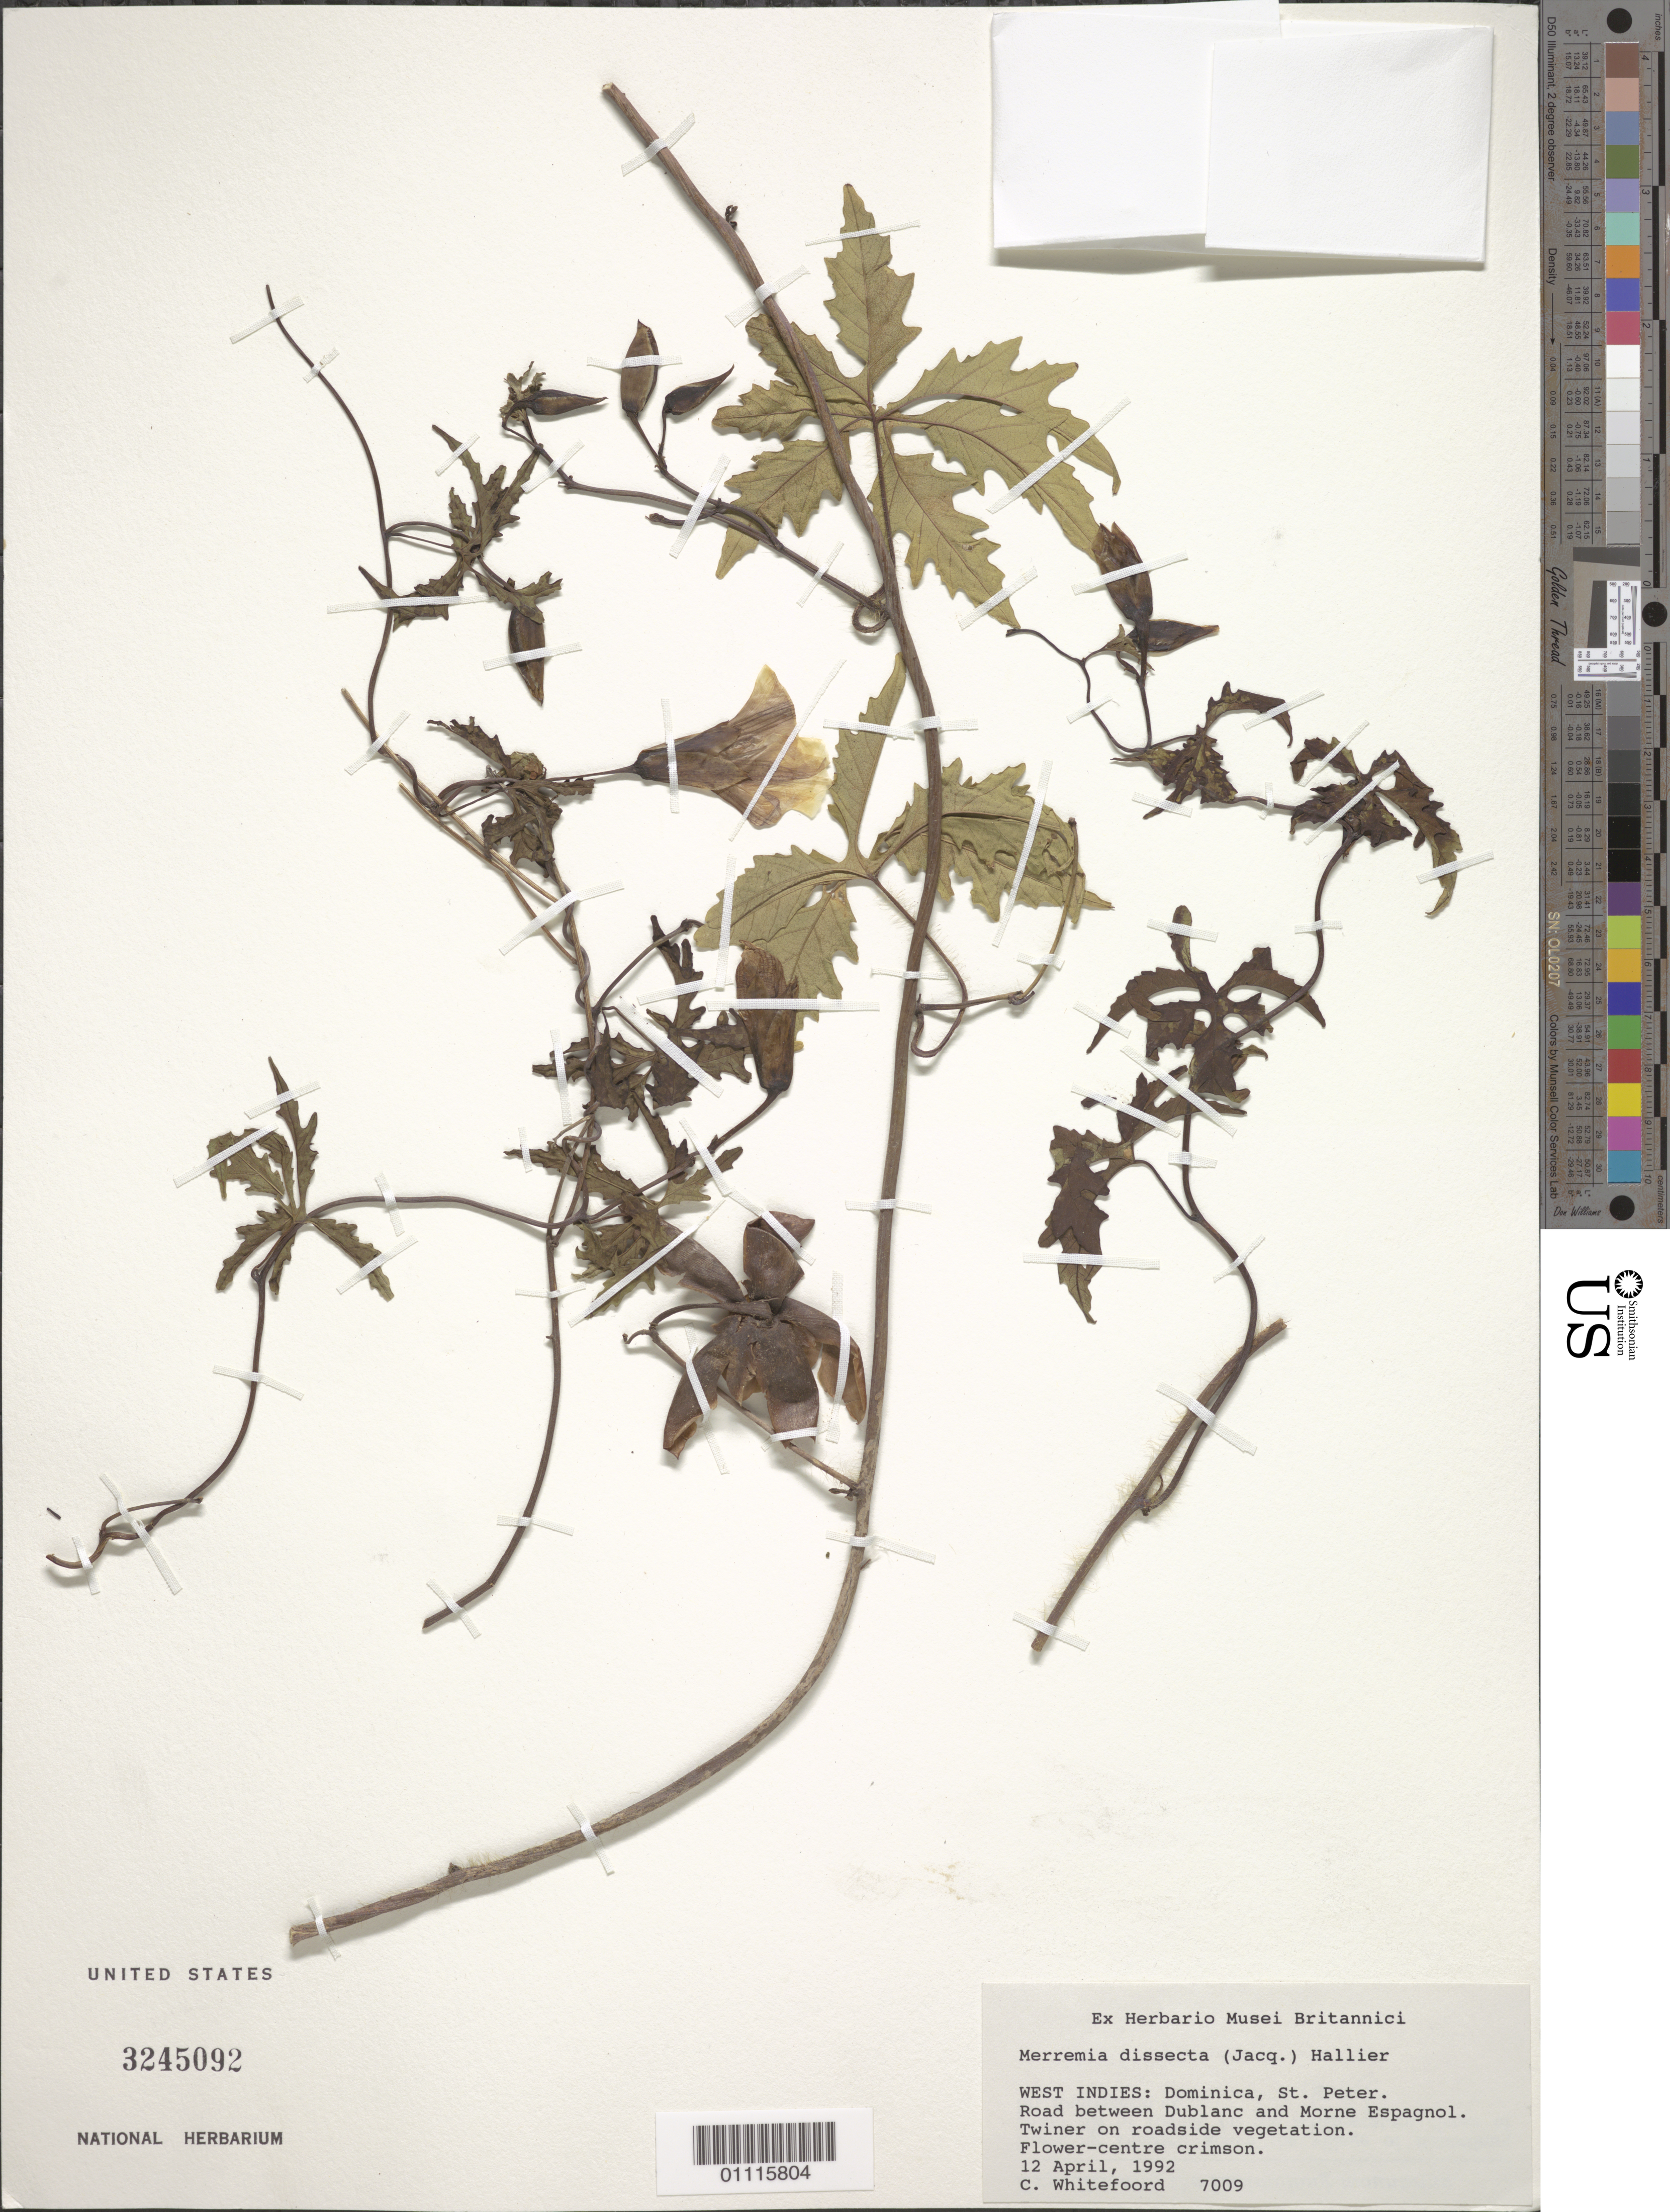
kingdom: Plantae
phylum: Tracheophyta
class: Magnoliopsida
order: Solanales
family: Convolvulaceae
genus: Distimake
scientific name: Distimake dissectus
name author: (Jacq.) A. R. Simões & Staples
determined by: Strong, Mark T., (BOT), Smithsonian Institution - National Museum of Natural History (UNITED STATES)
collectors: C. Whitefoord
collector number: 7009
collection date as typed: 12 Apr 1992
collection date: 1992-04-12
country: Dominica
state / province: St. Peter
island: Dominica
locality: Road between Dublanc and Morne Espagnol.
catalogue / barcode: US 3245092